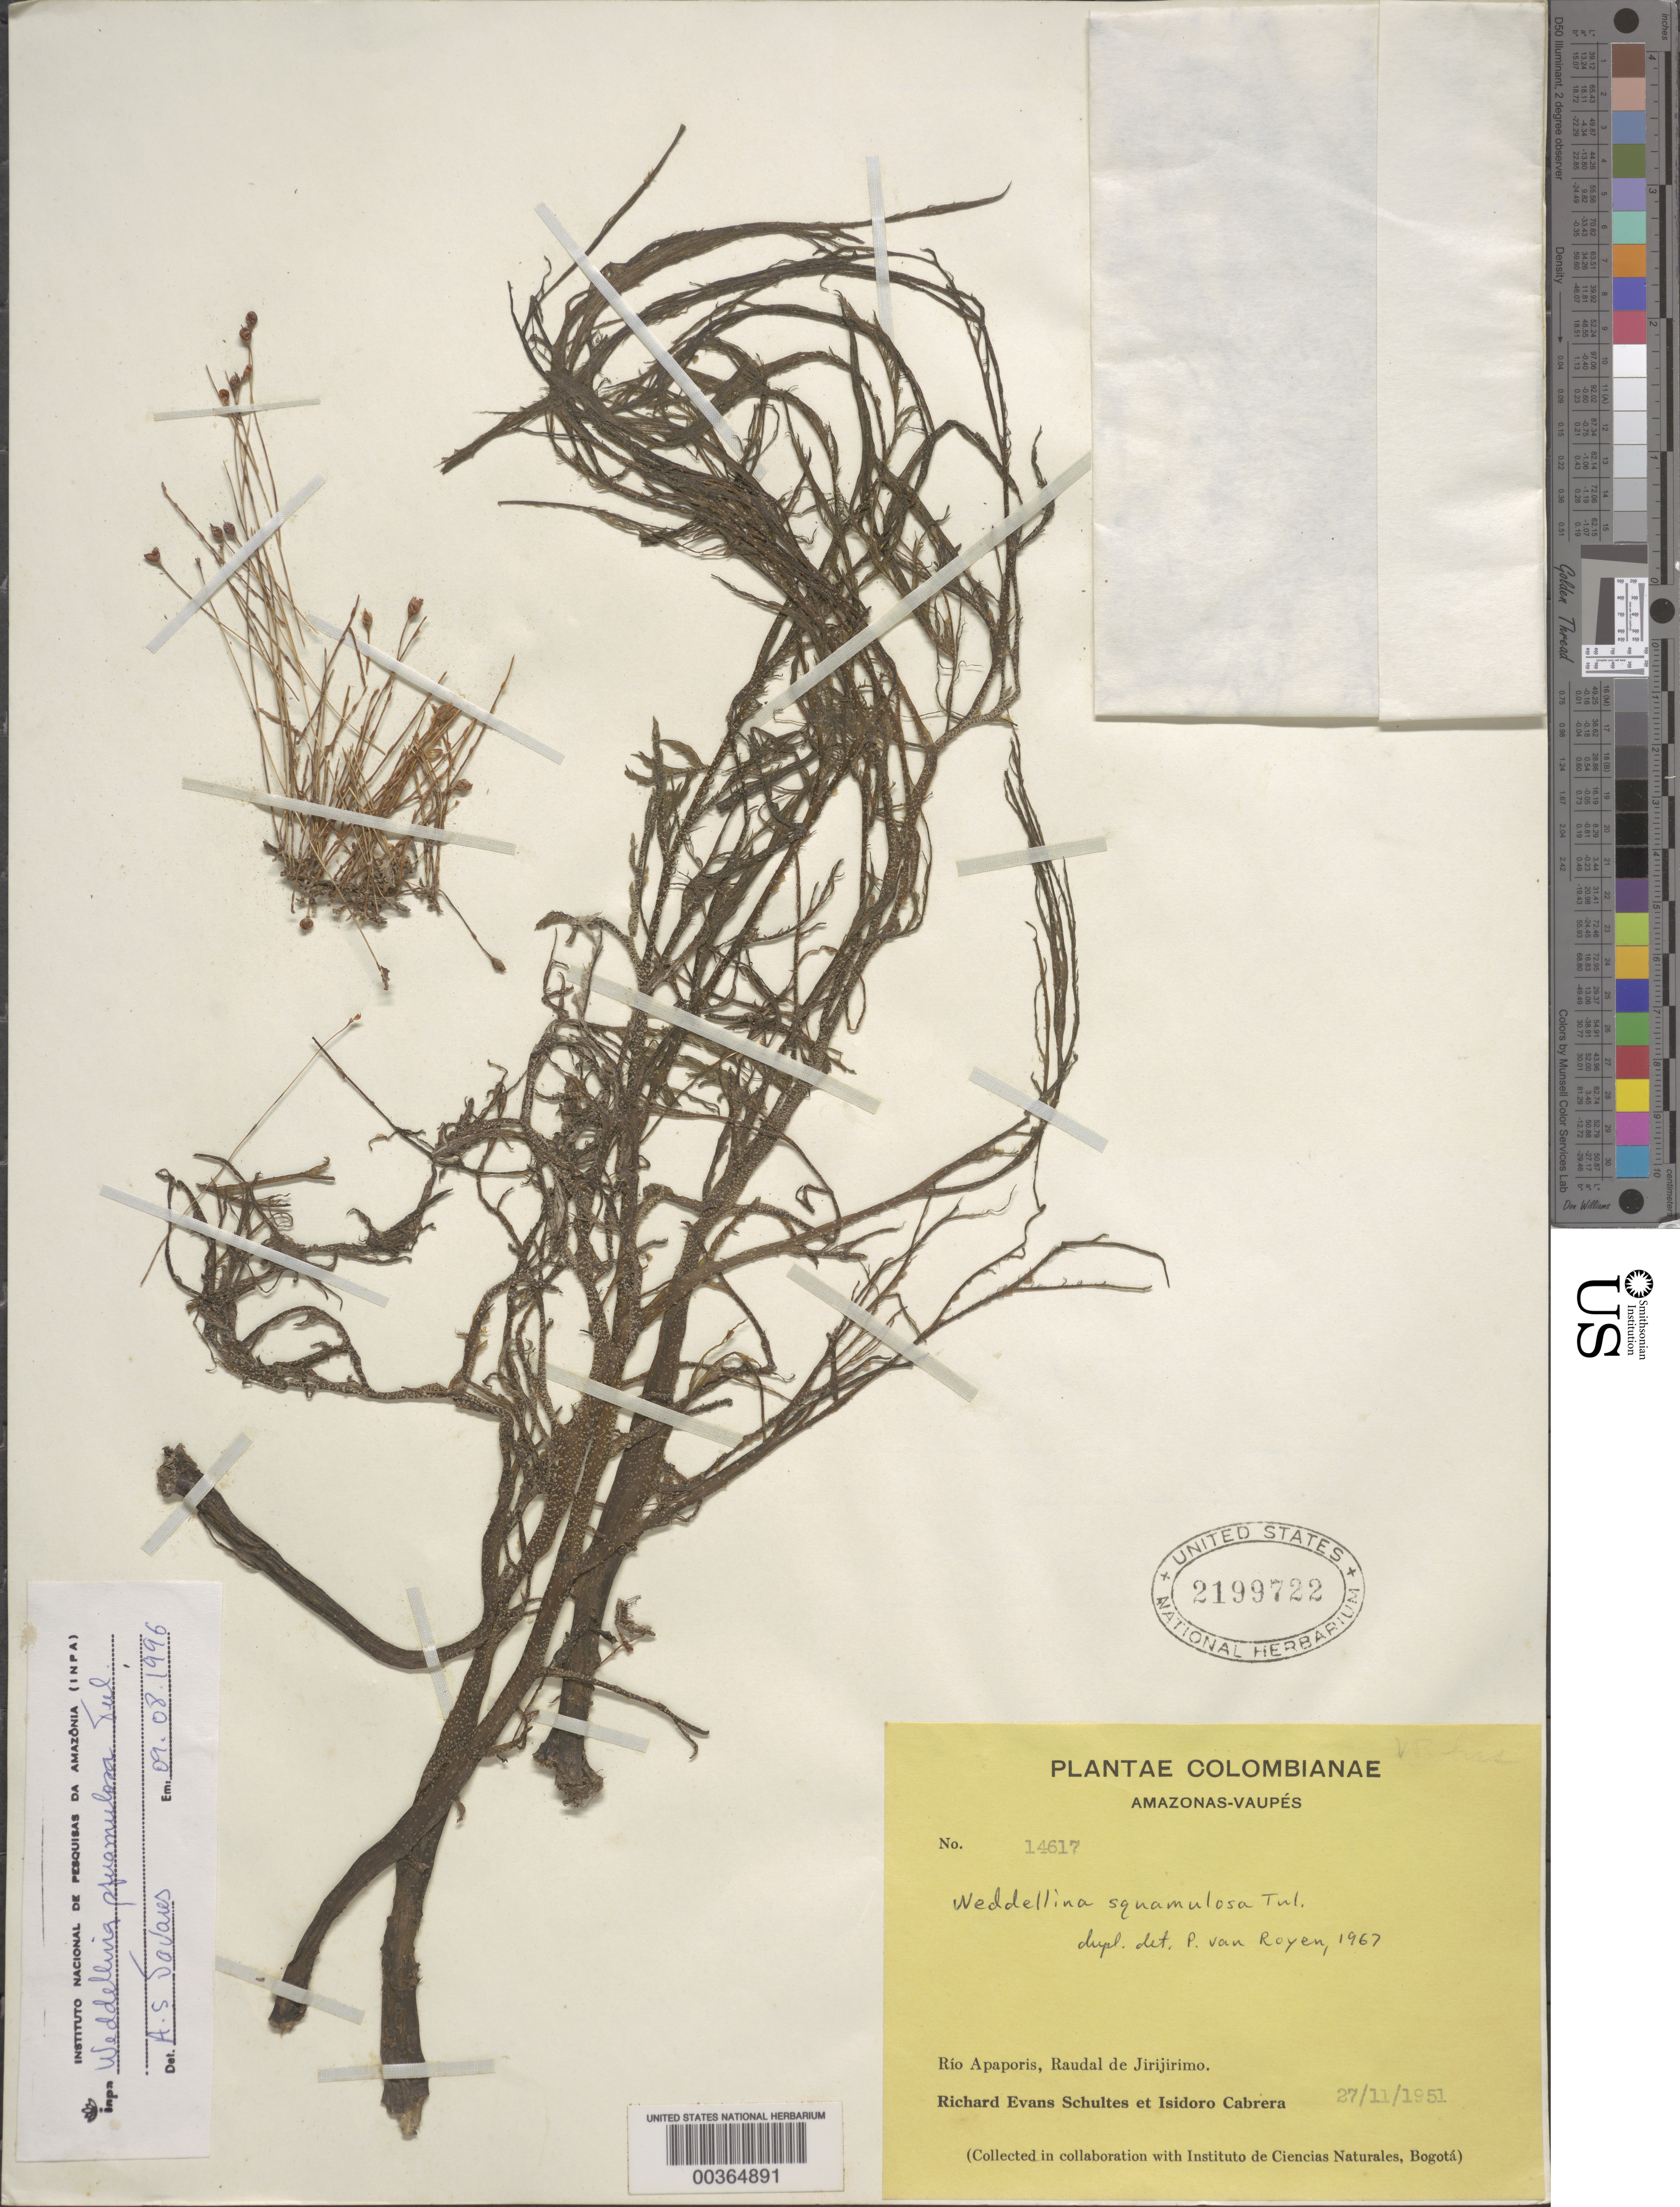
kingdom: Plantae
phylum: Tracheophyta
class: Magnoliopsida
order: Malpighiales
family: Podostemaceae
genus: Weddellina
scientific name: Weddellina squamulosa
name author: Tul.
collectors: R. E. Schultes & I. Cabrera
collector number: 14617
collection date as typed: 27 Nov 1951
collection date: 1951-11-27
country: Colombia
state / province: Amazônas / Vaupés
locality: Rio Apaporis, Raudal de Jirijirimo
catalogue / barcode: US 2199722